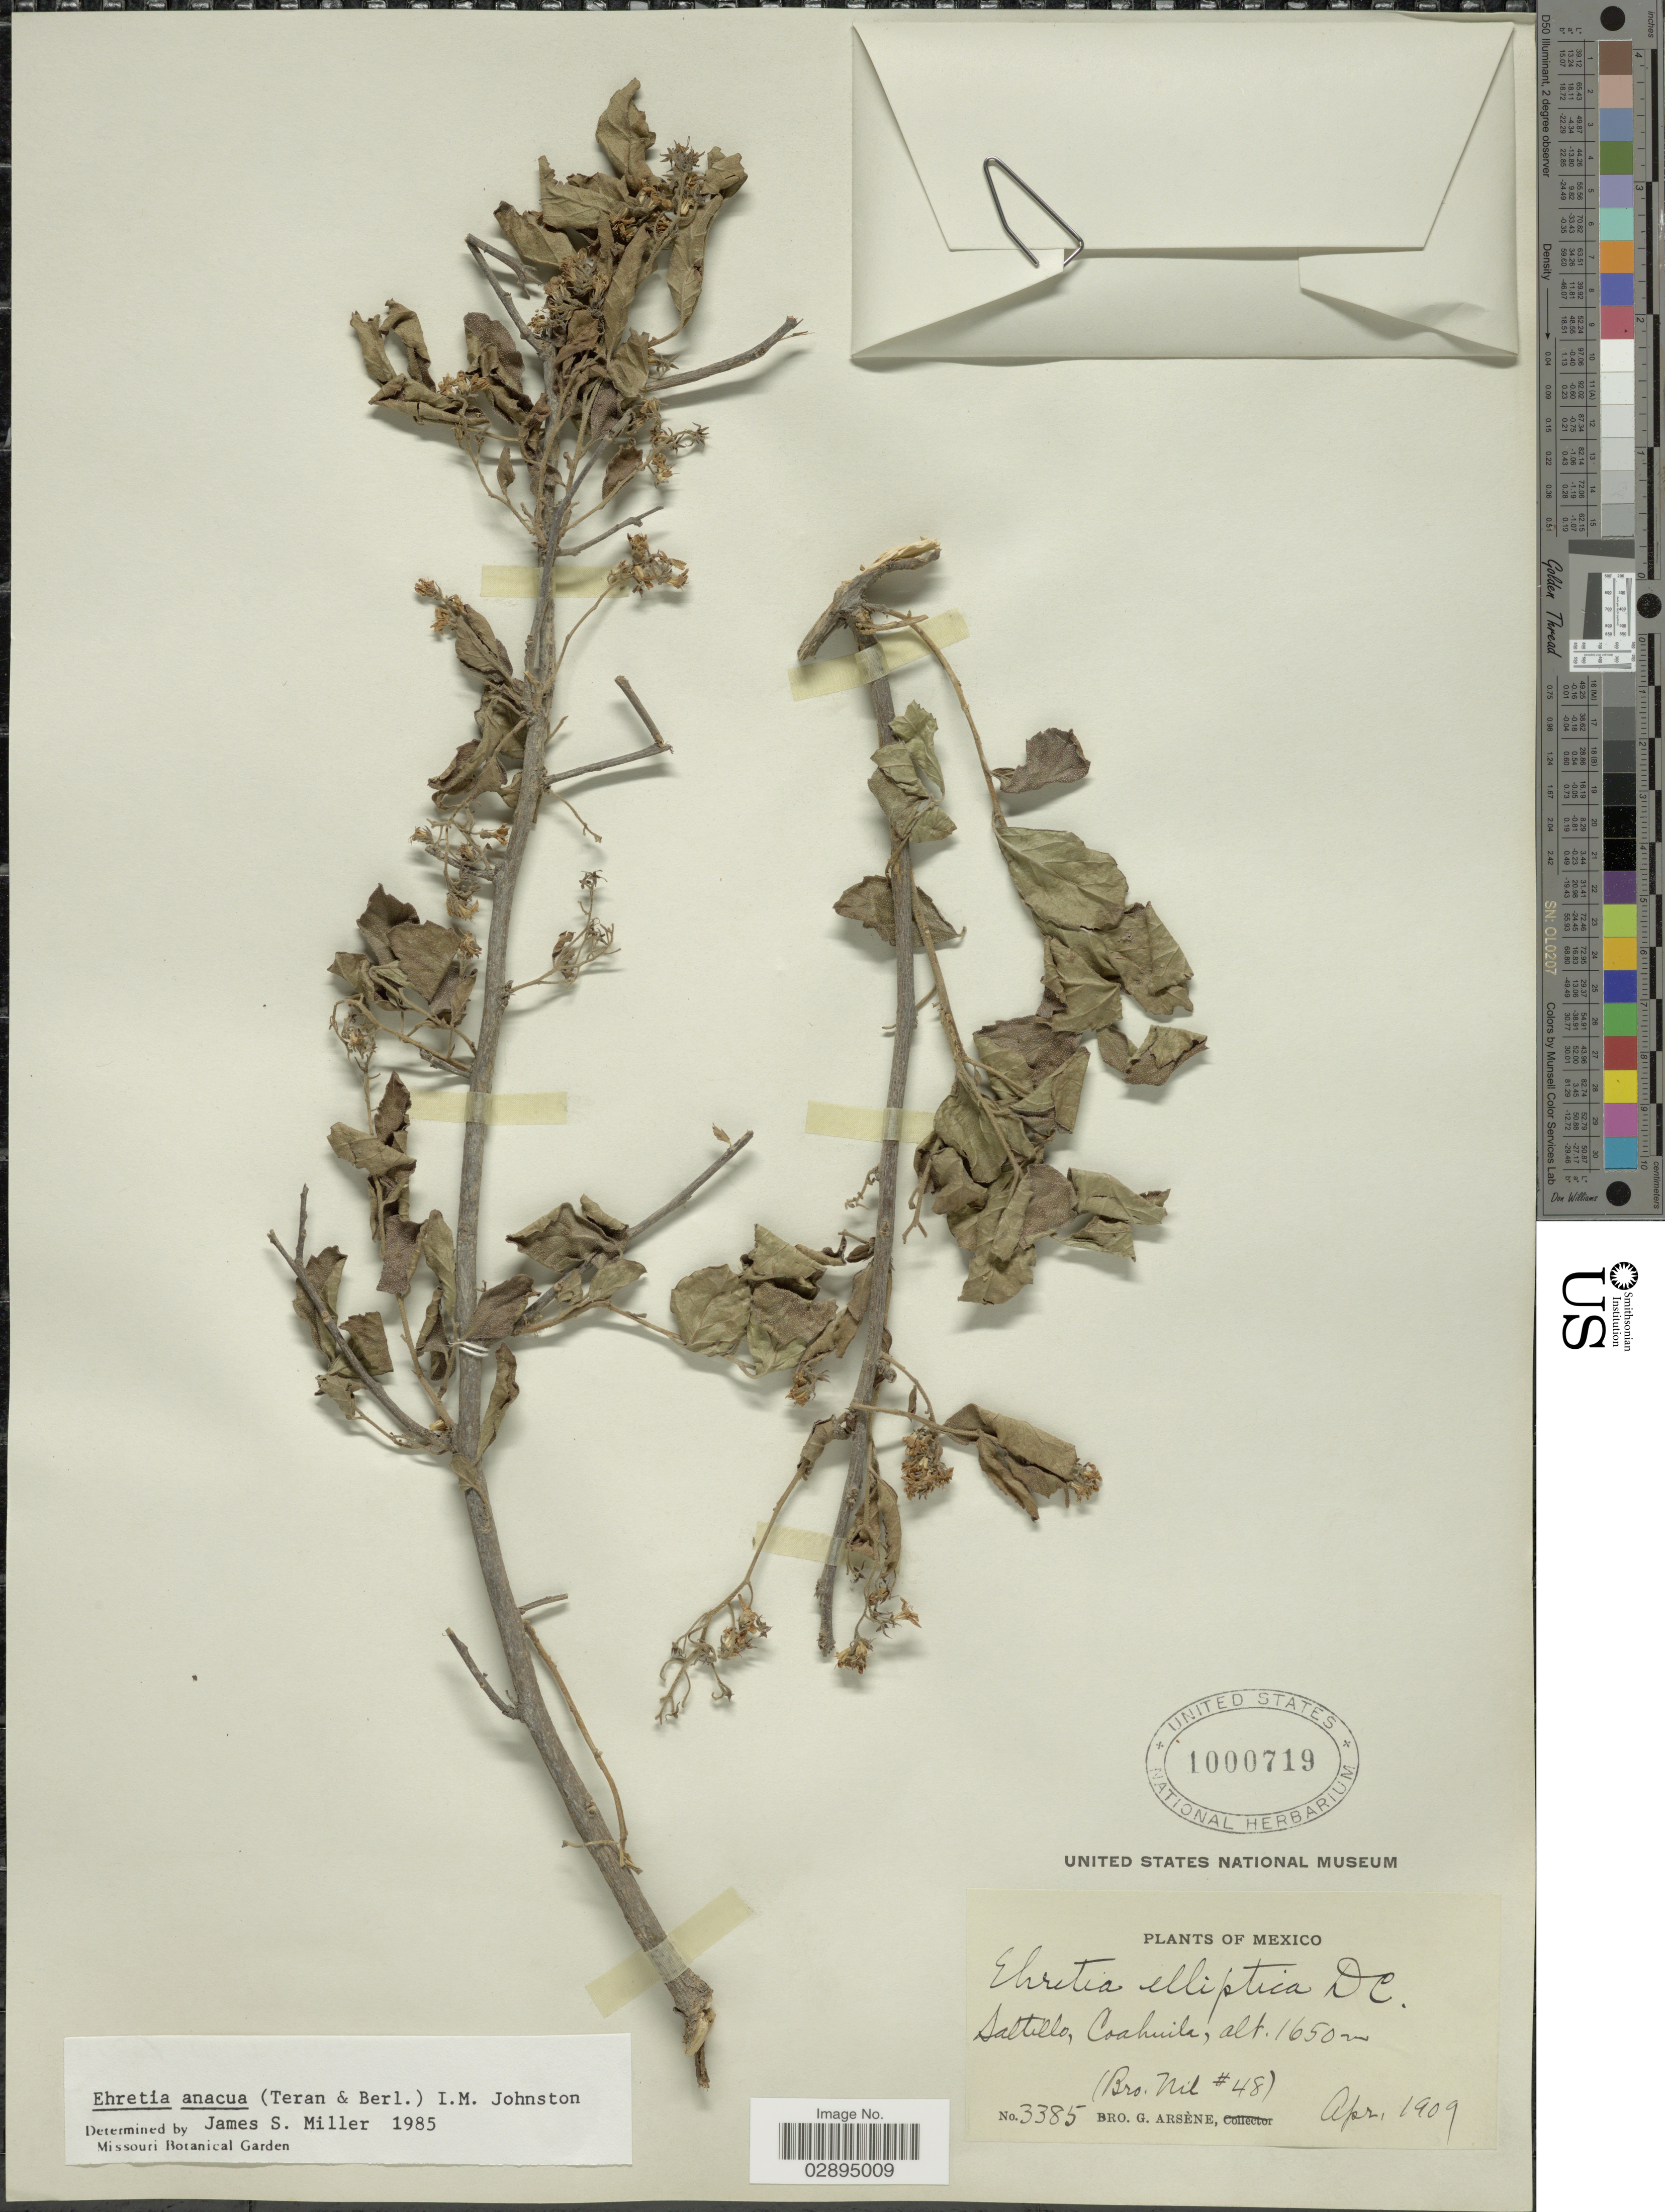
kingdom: Plantae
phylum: Tracheophyta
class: Magnoliopsida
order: Boraginales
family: Ehretiaceae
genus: Ehretia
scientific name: Ehretia anacua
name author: (Terán & Berland.) I.M. Johnst.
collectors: Bro. G. Arsène & Bro. Nil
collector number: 3385/48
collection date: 1909-04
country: Mexico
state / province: Coahuila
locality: Saltillo.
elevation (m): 1650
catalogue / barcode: US 1000719